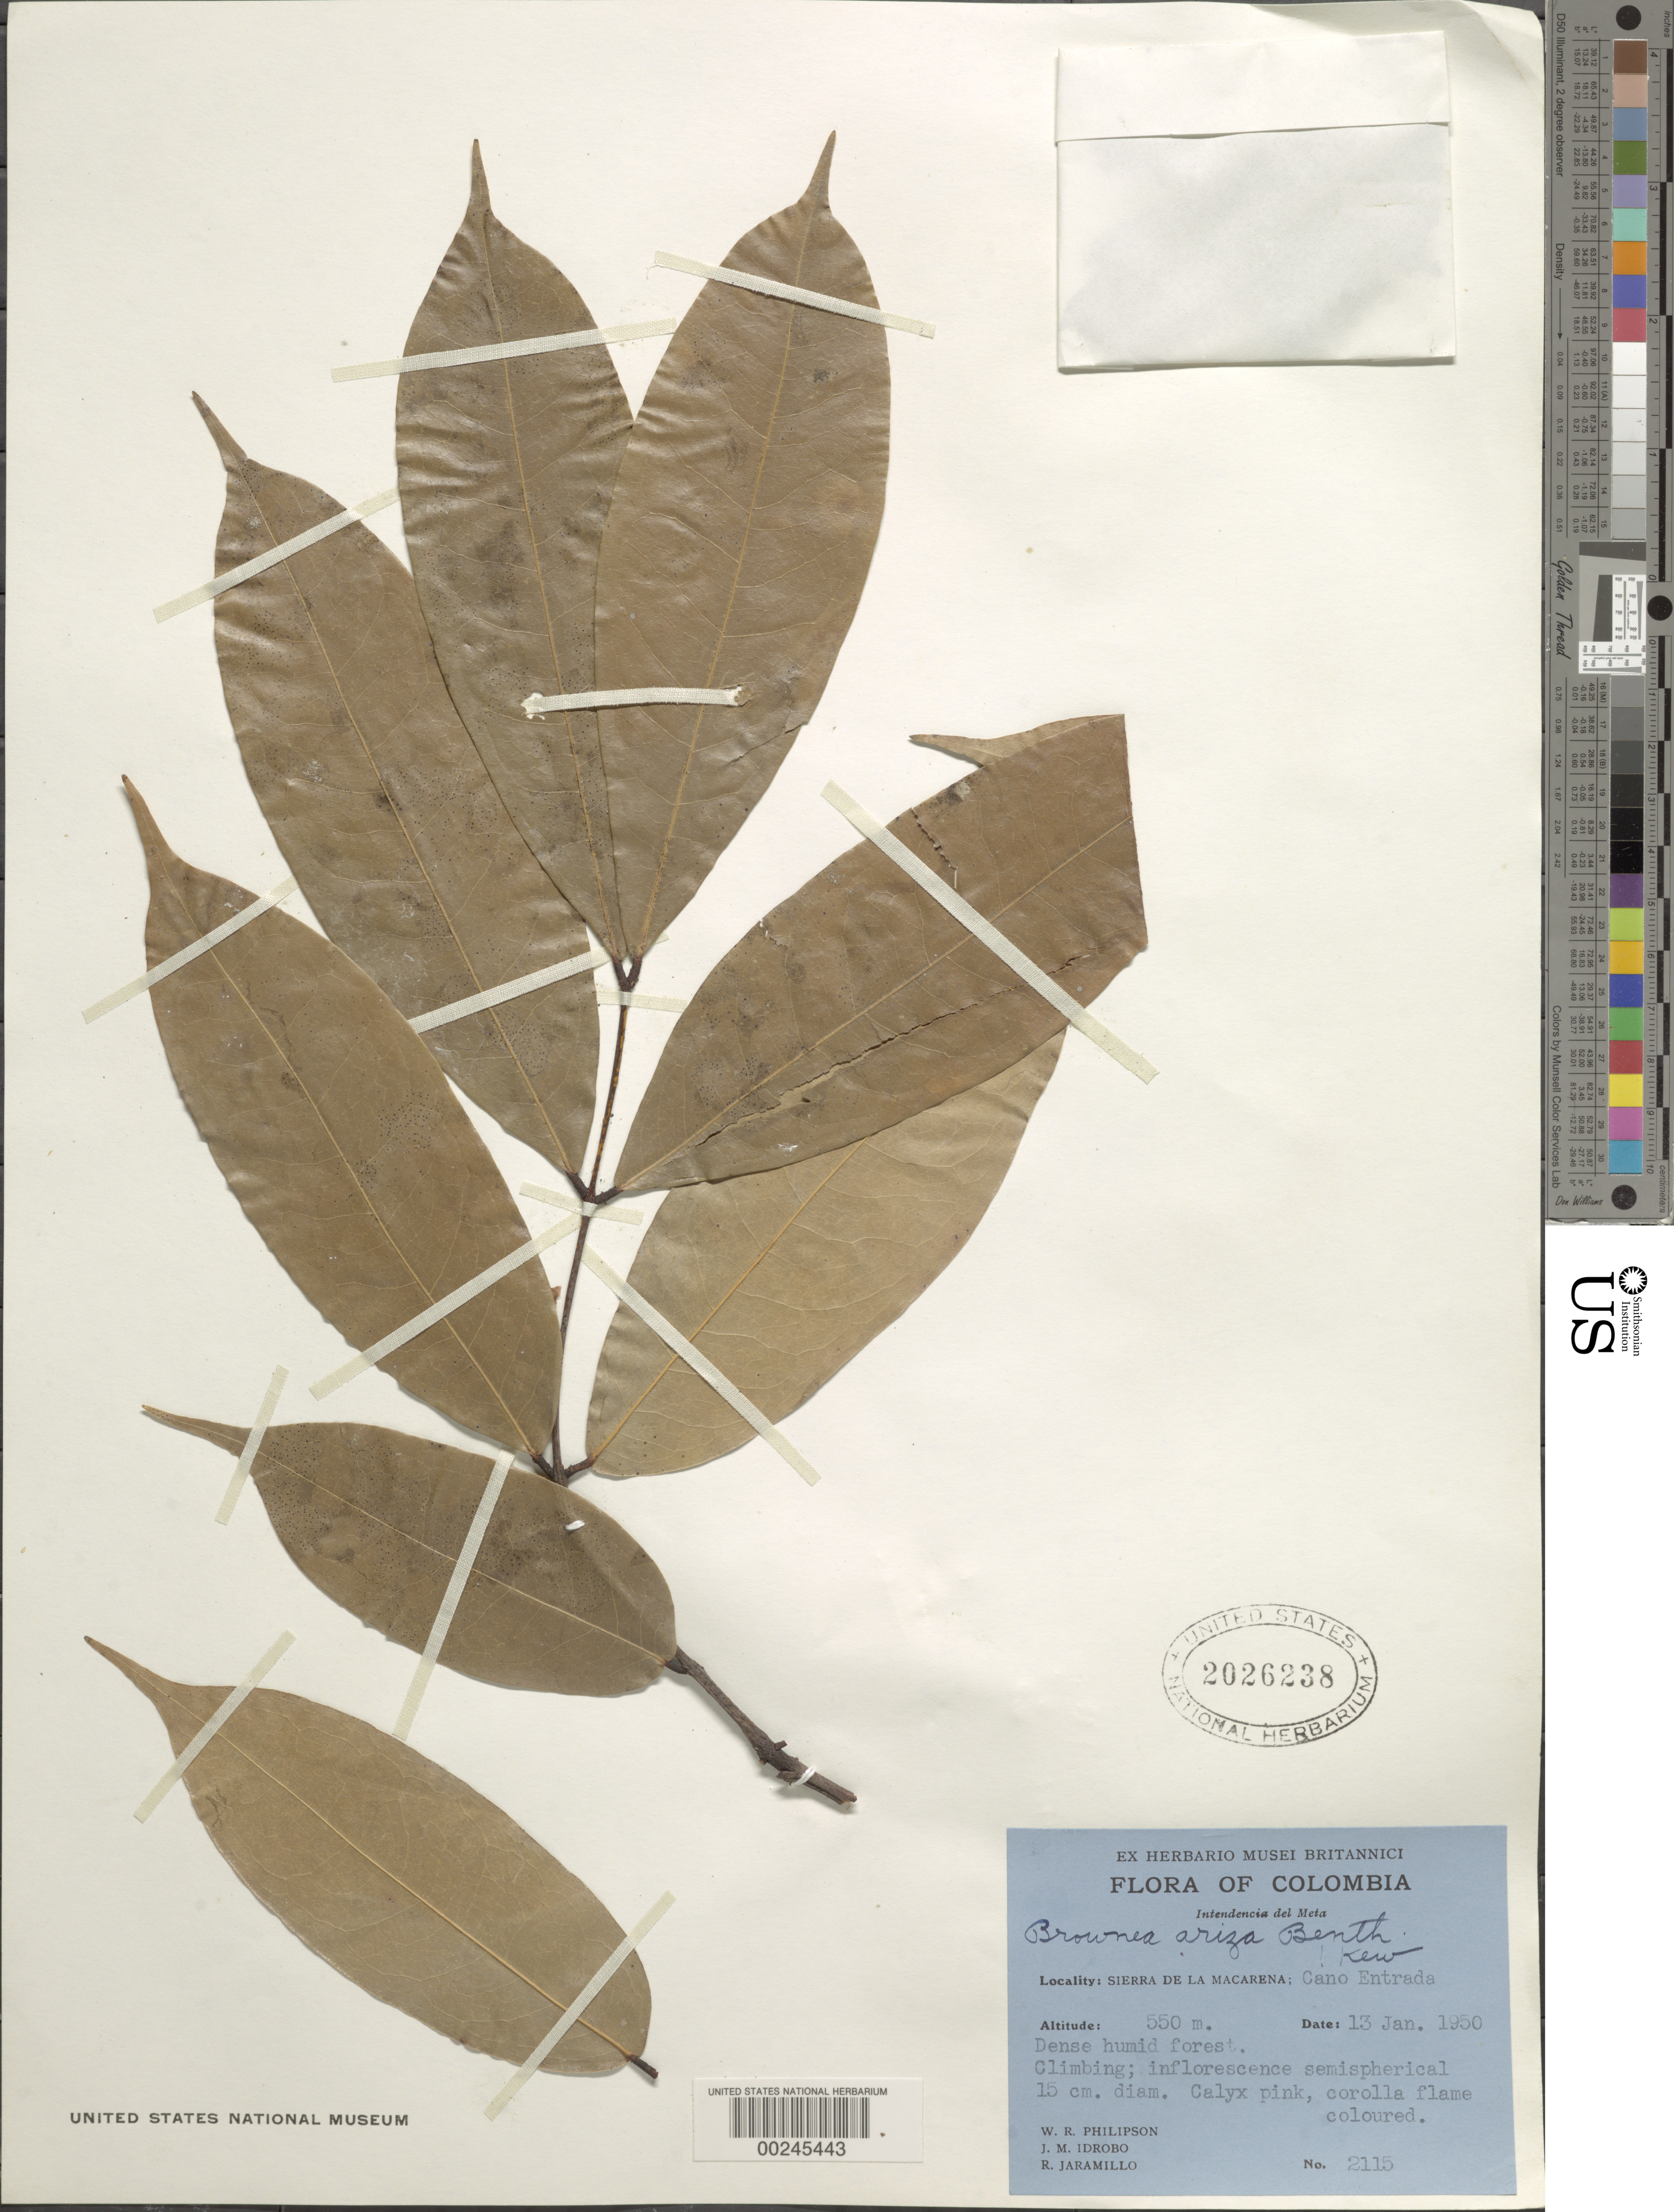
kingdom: Plantae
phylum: Tracheophyta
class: Magnoliopsida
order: Fabales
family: Fabaceae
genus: Brownea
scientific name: Brownea ariza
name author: Benth.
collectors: W. R. Philipson, J. M. Idrobo & R. Jaramillo M.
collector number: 2115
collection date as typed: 13 Jan 1950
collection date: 1950-01-13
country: Colombia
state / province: Meta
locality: Sierra de la Macarena: Caño Entrada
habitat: Dense humid forest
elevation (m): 550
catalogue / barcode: US 2026238